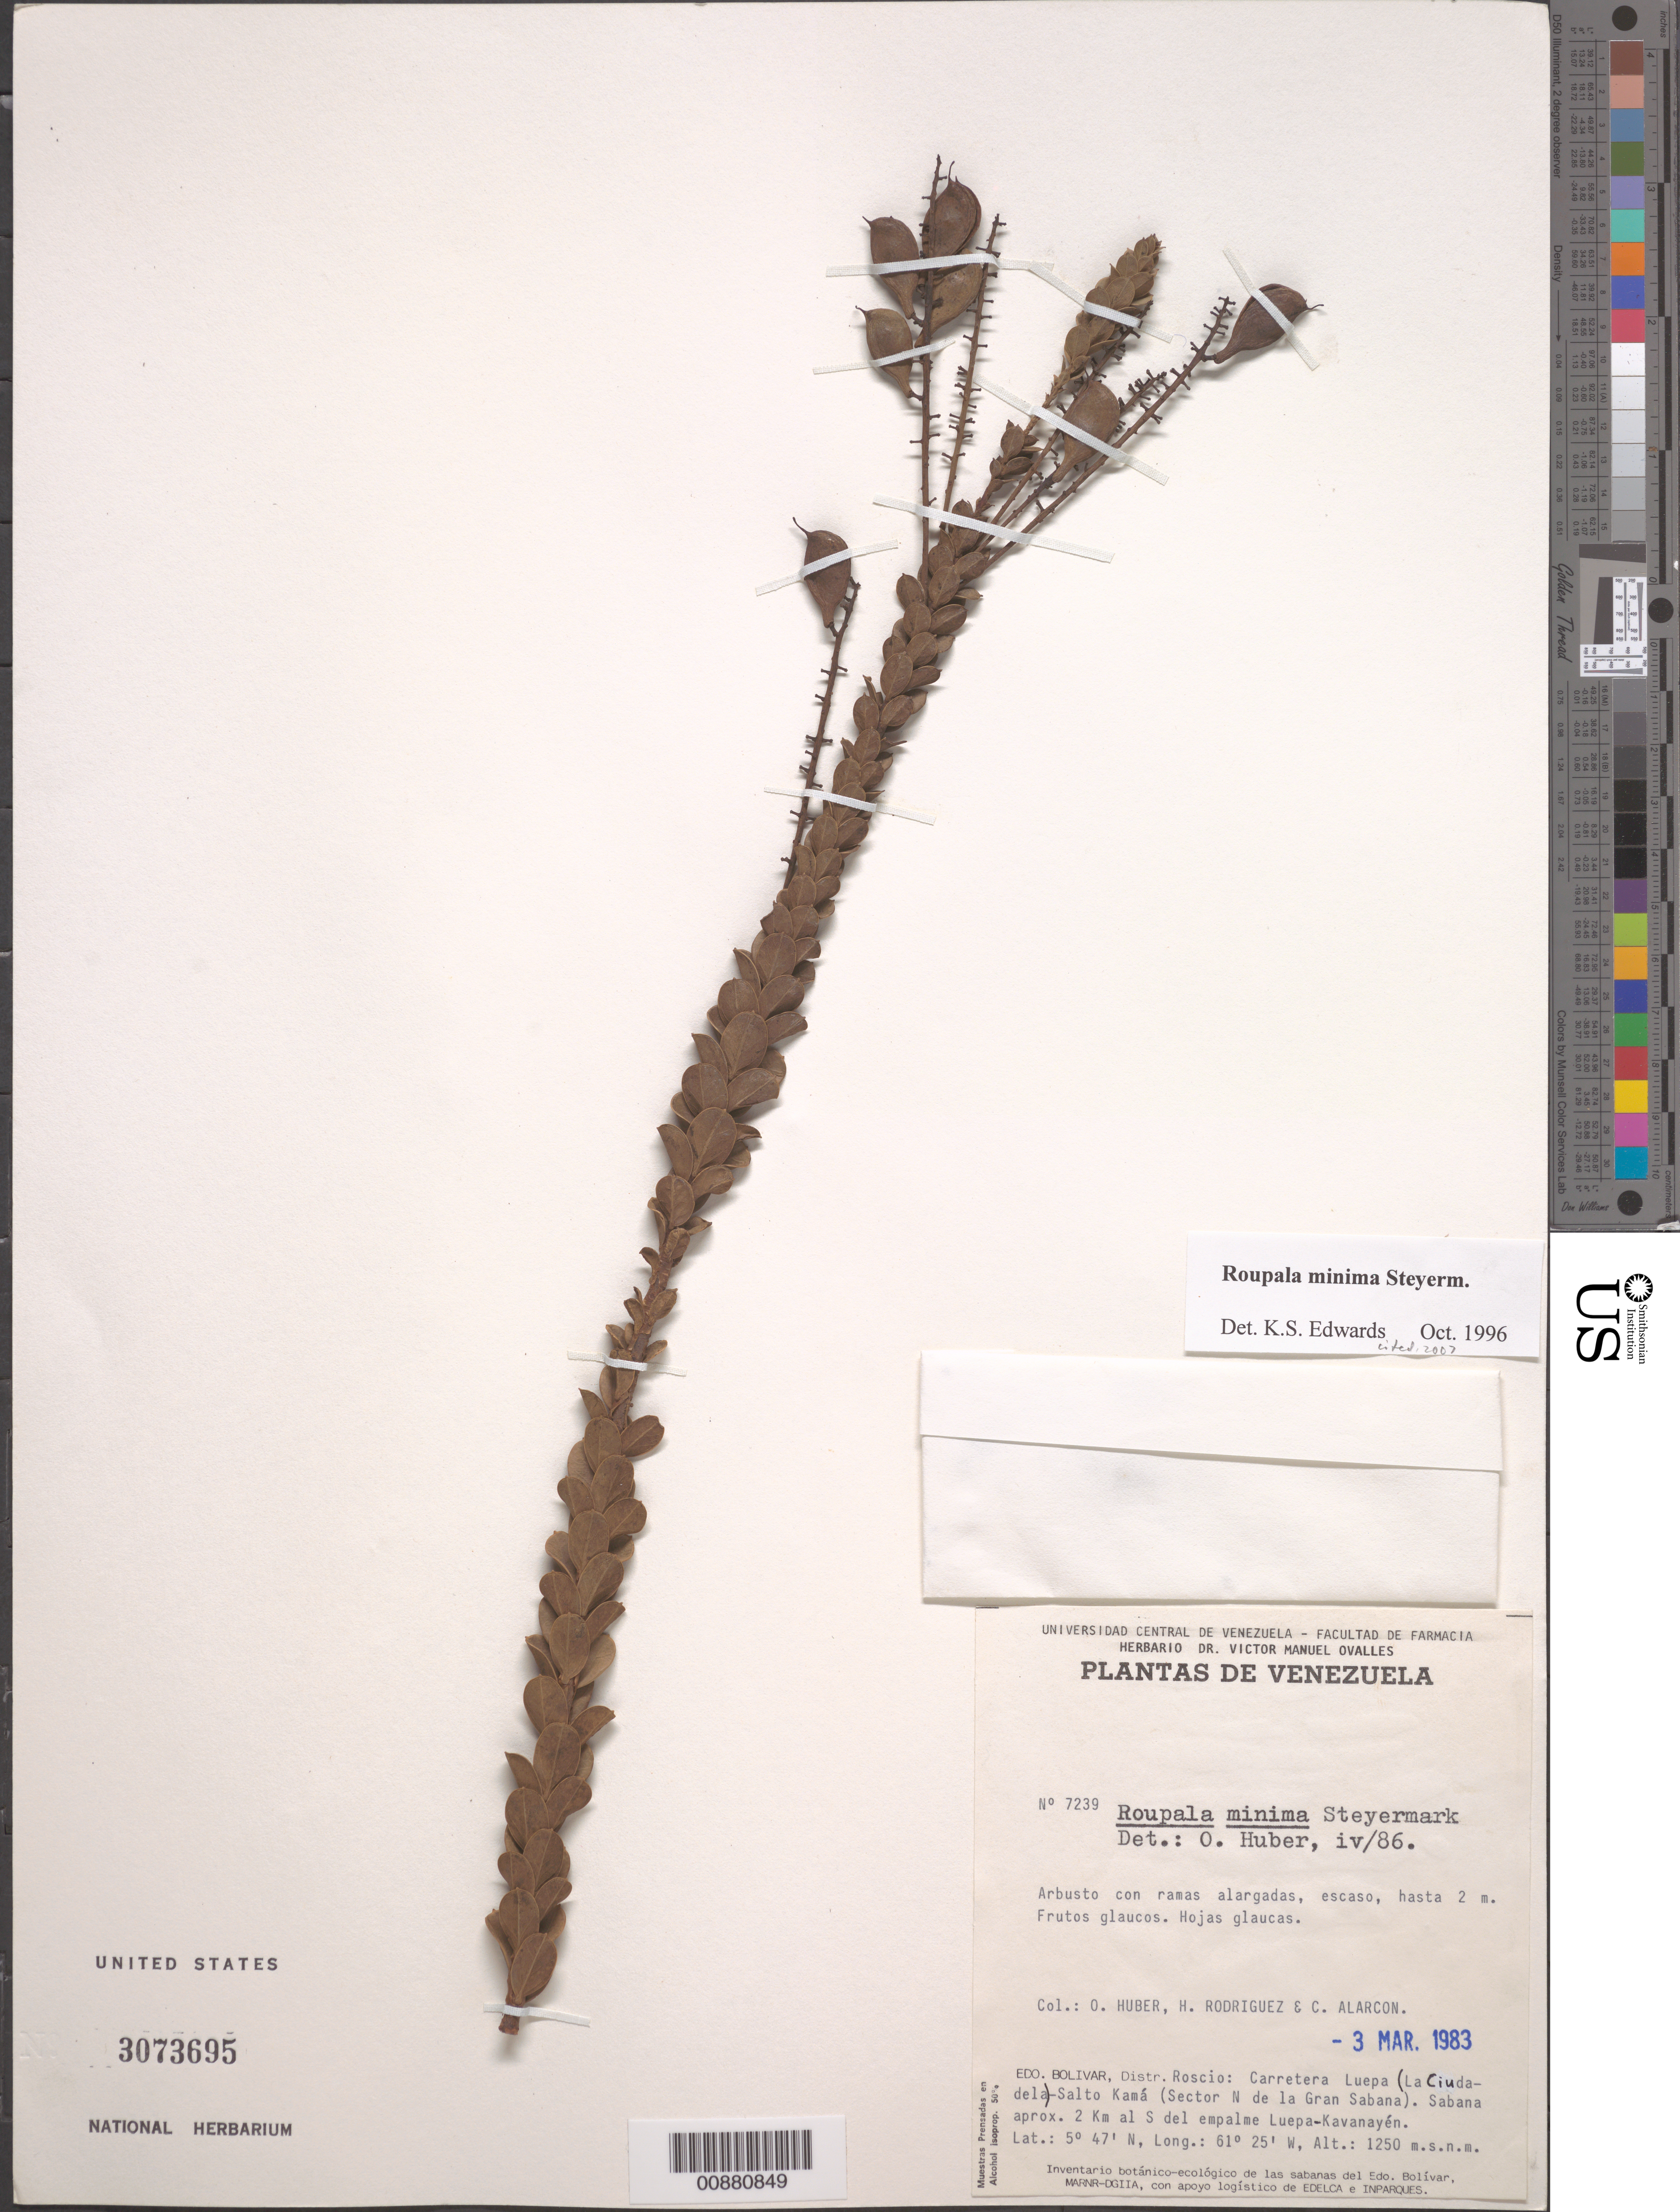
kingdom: Plantae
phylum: Tracheophyta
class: Magnoliopsida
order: Proteales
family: Proteaceae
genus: Roupala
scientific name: Roupala minima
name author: Steyerm.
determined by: Edwards, K. S.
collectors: O. Huber, H. Rodriguez & C. Alarcon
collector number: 7239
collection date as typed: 3-Mar-83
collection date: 1983-03-03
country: Venezuela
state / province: Bolívar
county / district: Roscio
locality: Luepa-Salto Kama Carretera, Sector N de la Gran Sabana, aprox. 2 km S del empalme Luepa-Kavanayén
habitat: Savanna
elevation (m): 1250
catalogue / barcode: US 3073695